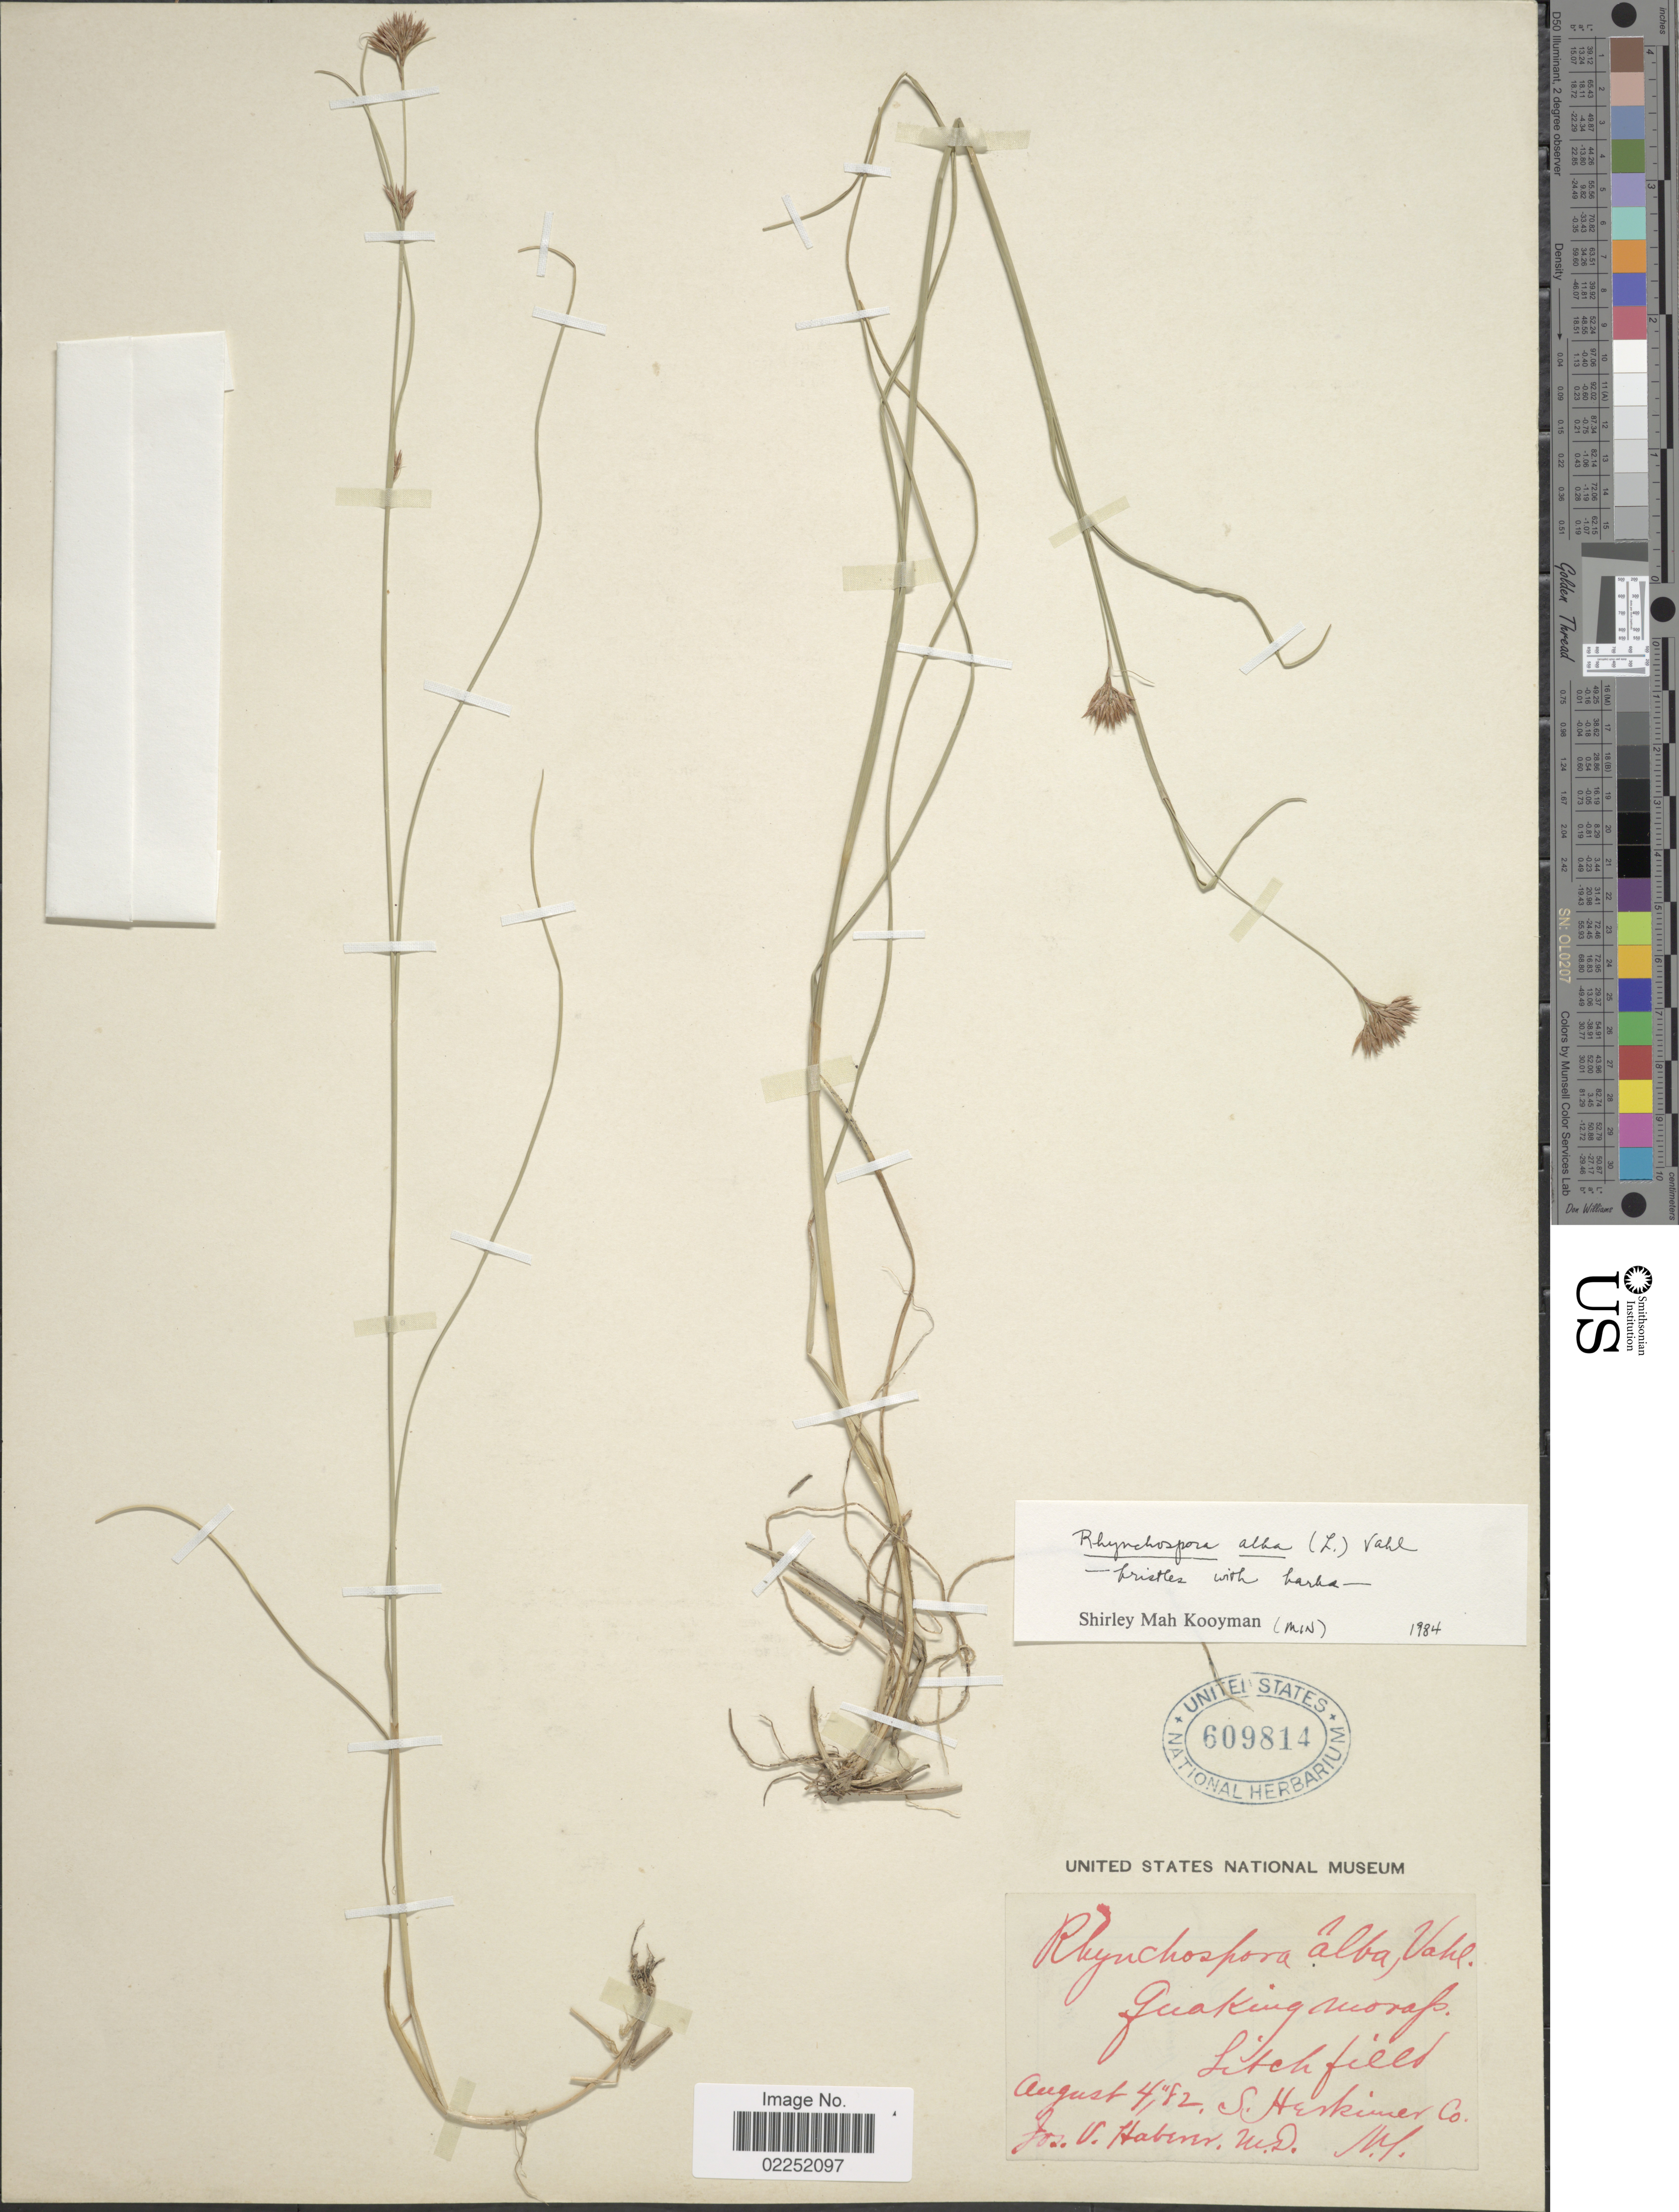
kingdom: Plantae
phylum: Tracheophyta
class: Liliopsida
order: Poales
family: Cyperaceae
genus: Rhynchospora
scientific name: Rhynchospora alba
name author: (L.) Vahl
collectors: J. V. Haberer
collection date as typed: Transcribed d/m/y: 4/8/82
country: United States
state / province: New York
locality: Litchfield, S Herkimer Co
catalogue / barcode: US 609814